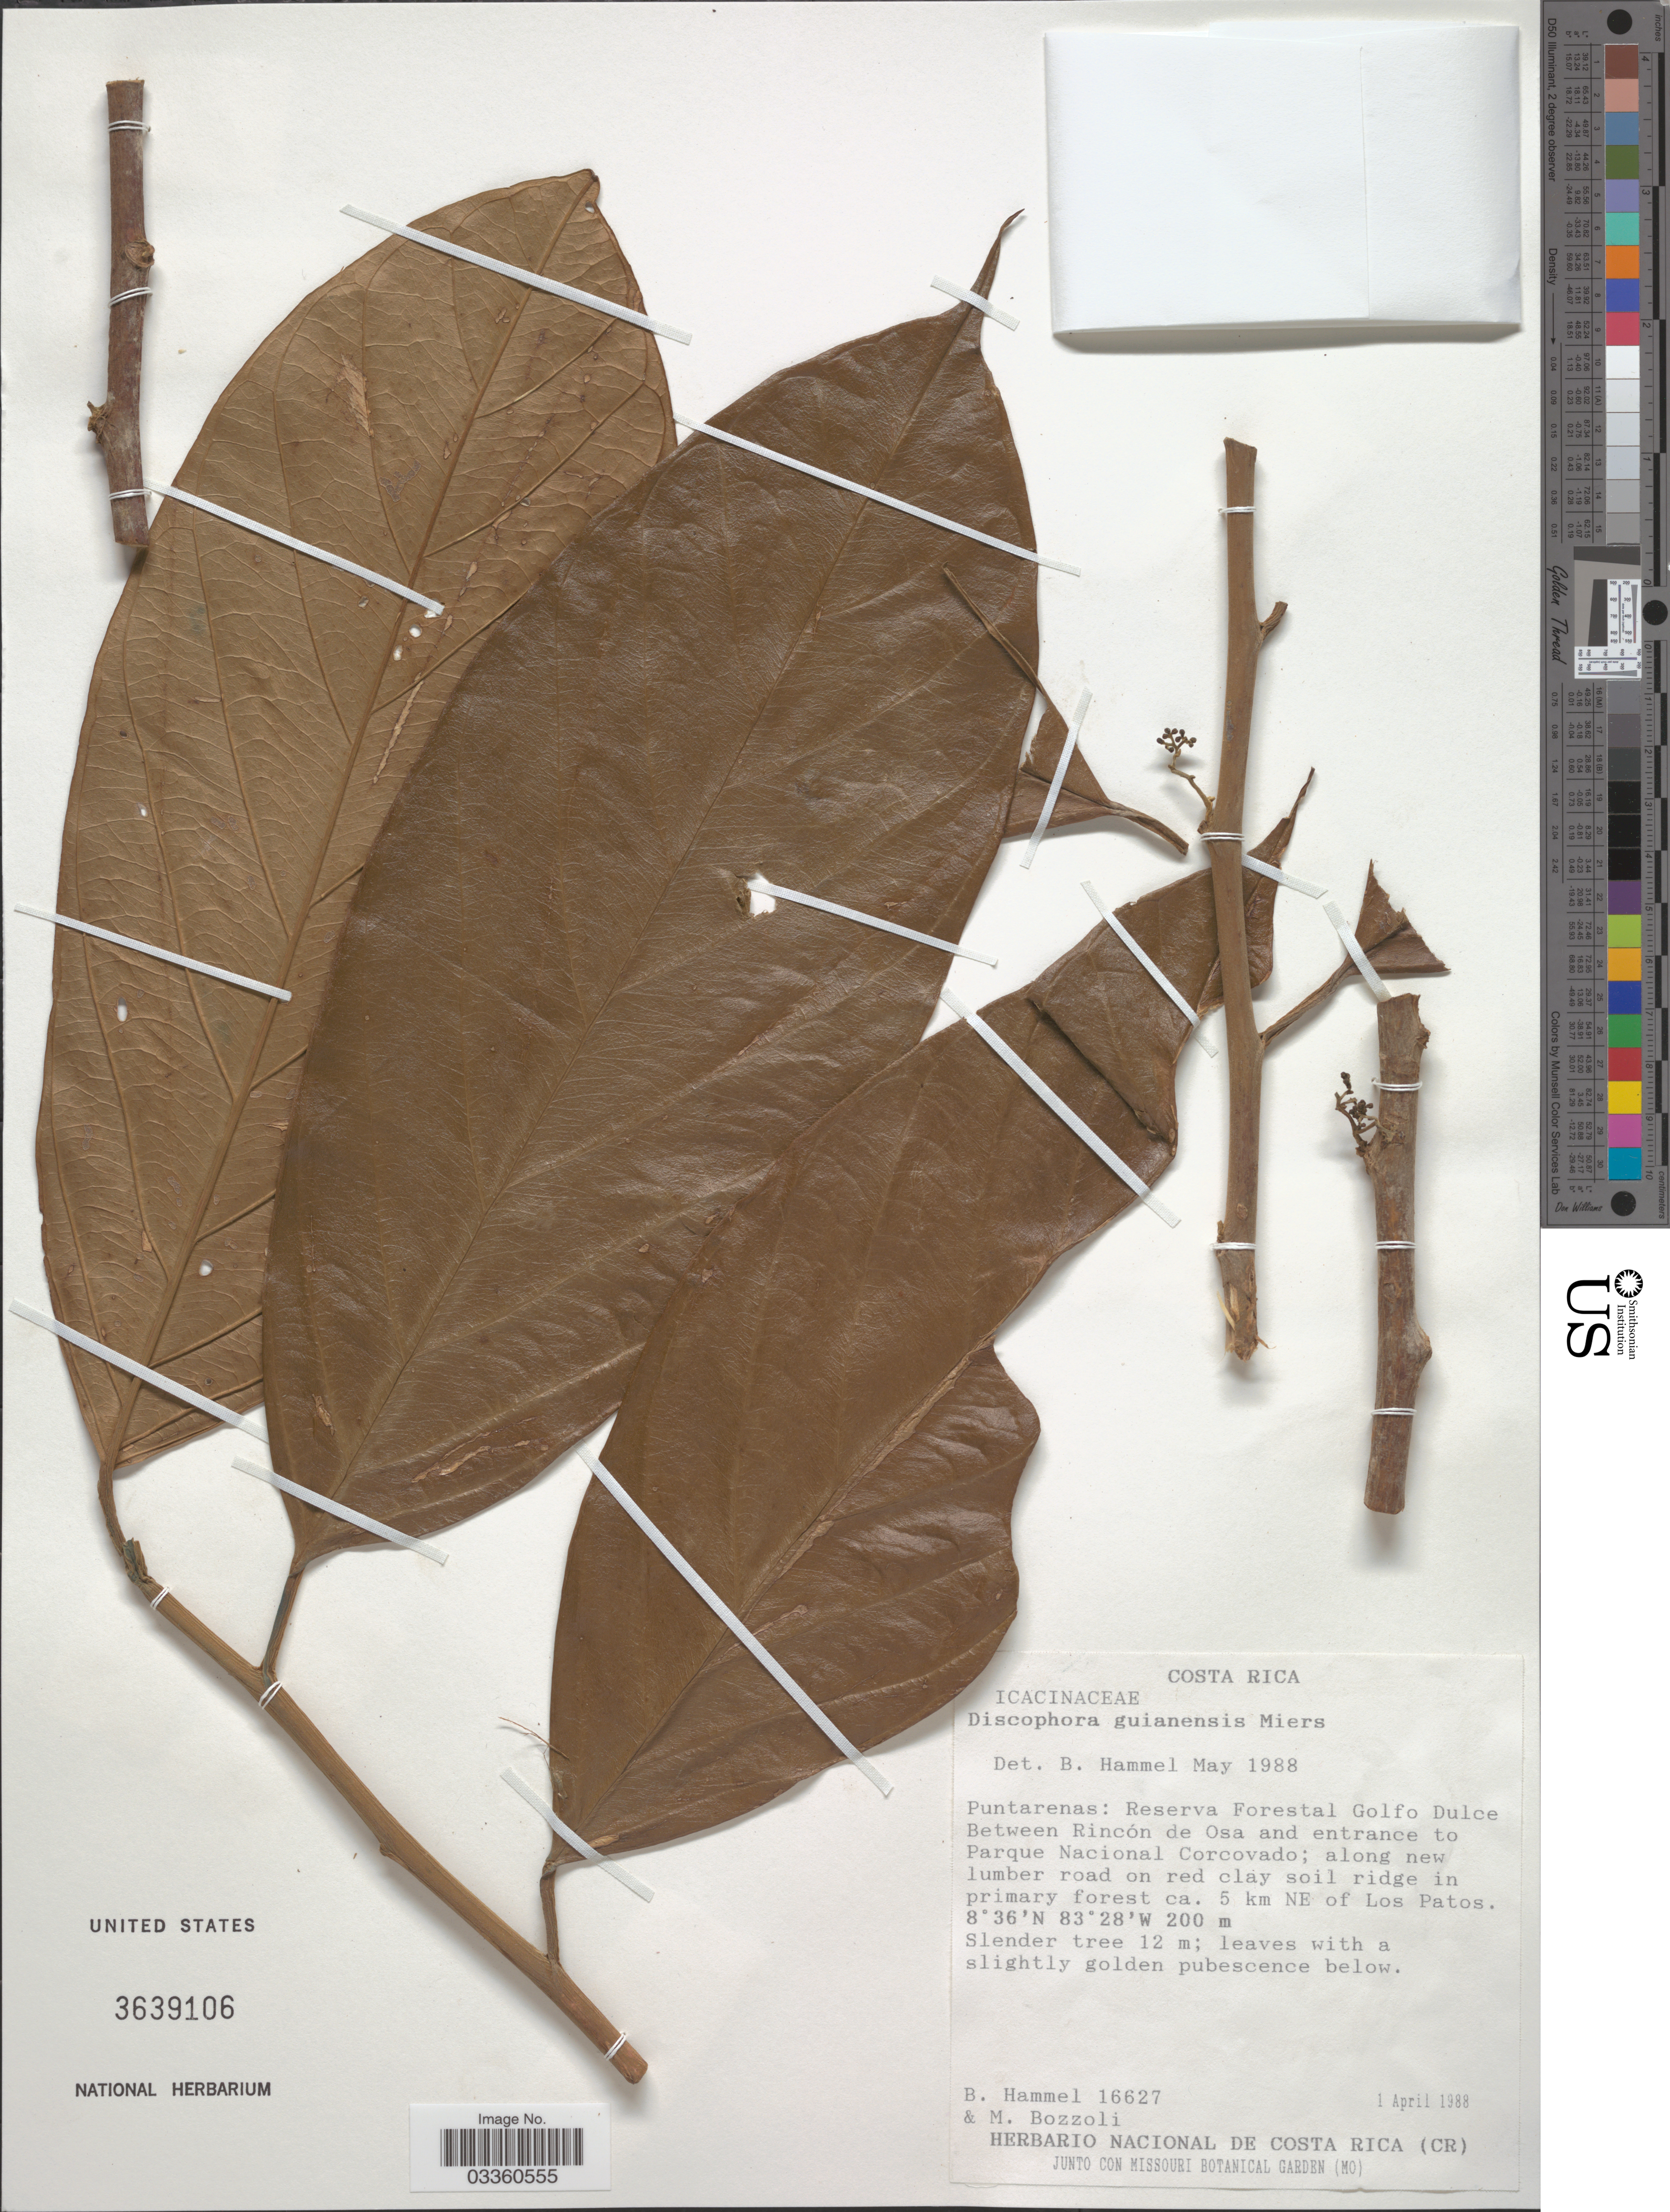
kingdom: Plantae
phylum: Tracheophyta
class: Magnoliopsida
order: Cardiopteridales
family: Stemonuraceae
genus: Discophora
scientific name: Discophora guianensis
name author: Miers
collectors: B. Hammel & M. Bozzoli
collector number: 16627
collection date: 1988-04-01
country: Costa Rica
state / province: Puntarenas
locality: Reserva Forestal Golfo Dulce. Between Rincón de Osa and entrance to Parque Nacional Corcovado; along new lumber road on red clay soil ridge in primary forest ca. 5 km NE of Los Patos.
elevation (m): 200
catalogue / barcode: US 3639106